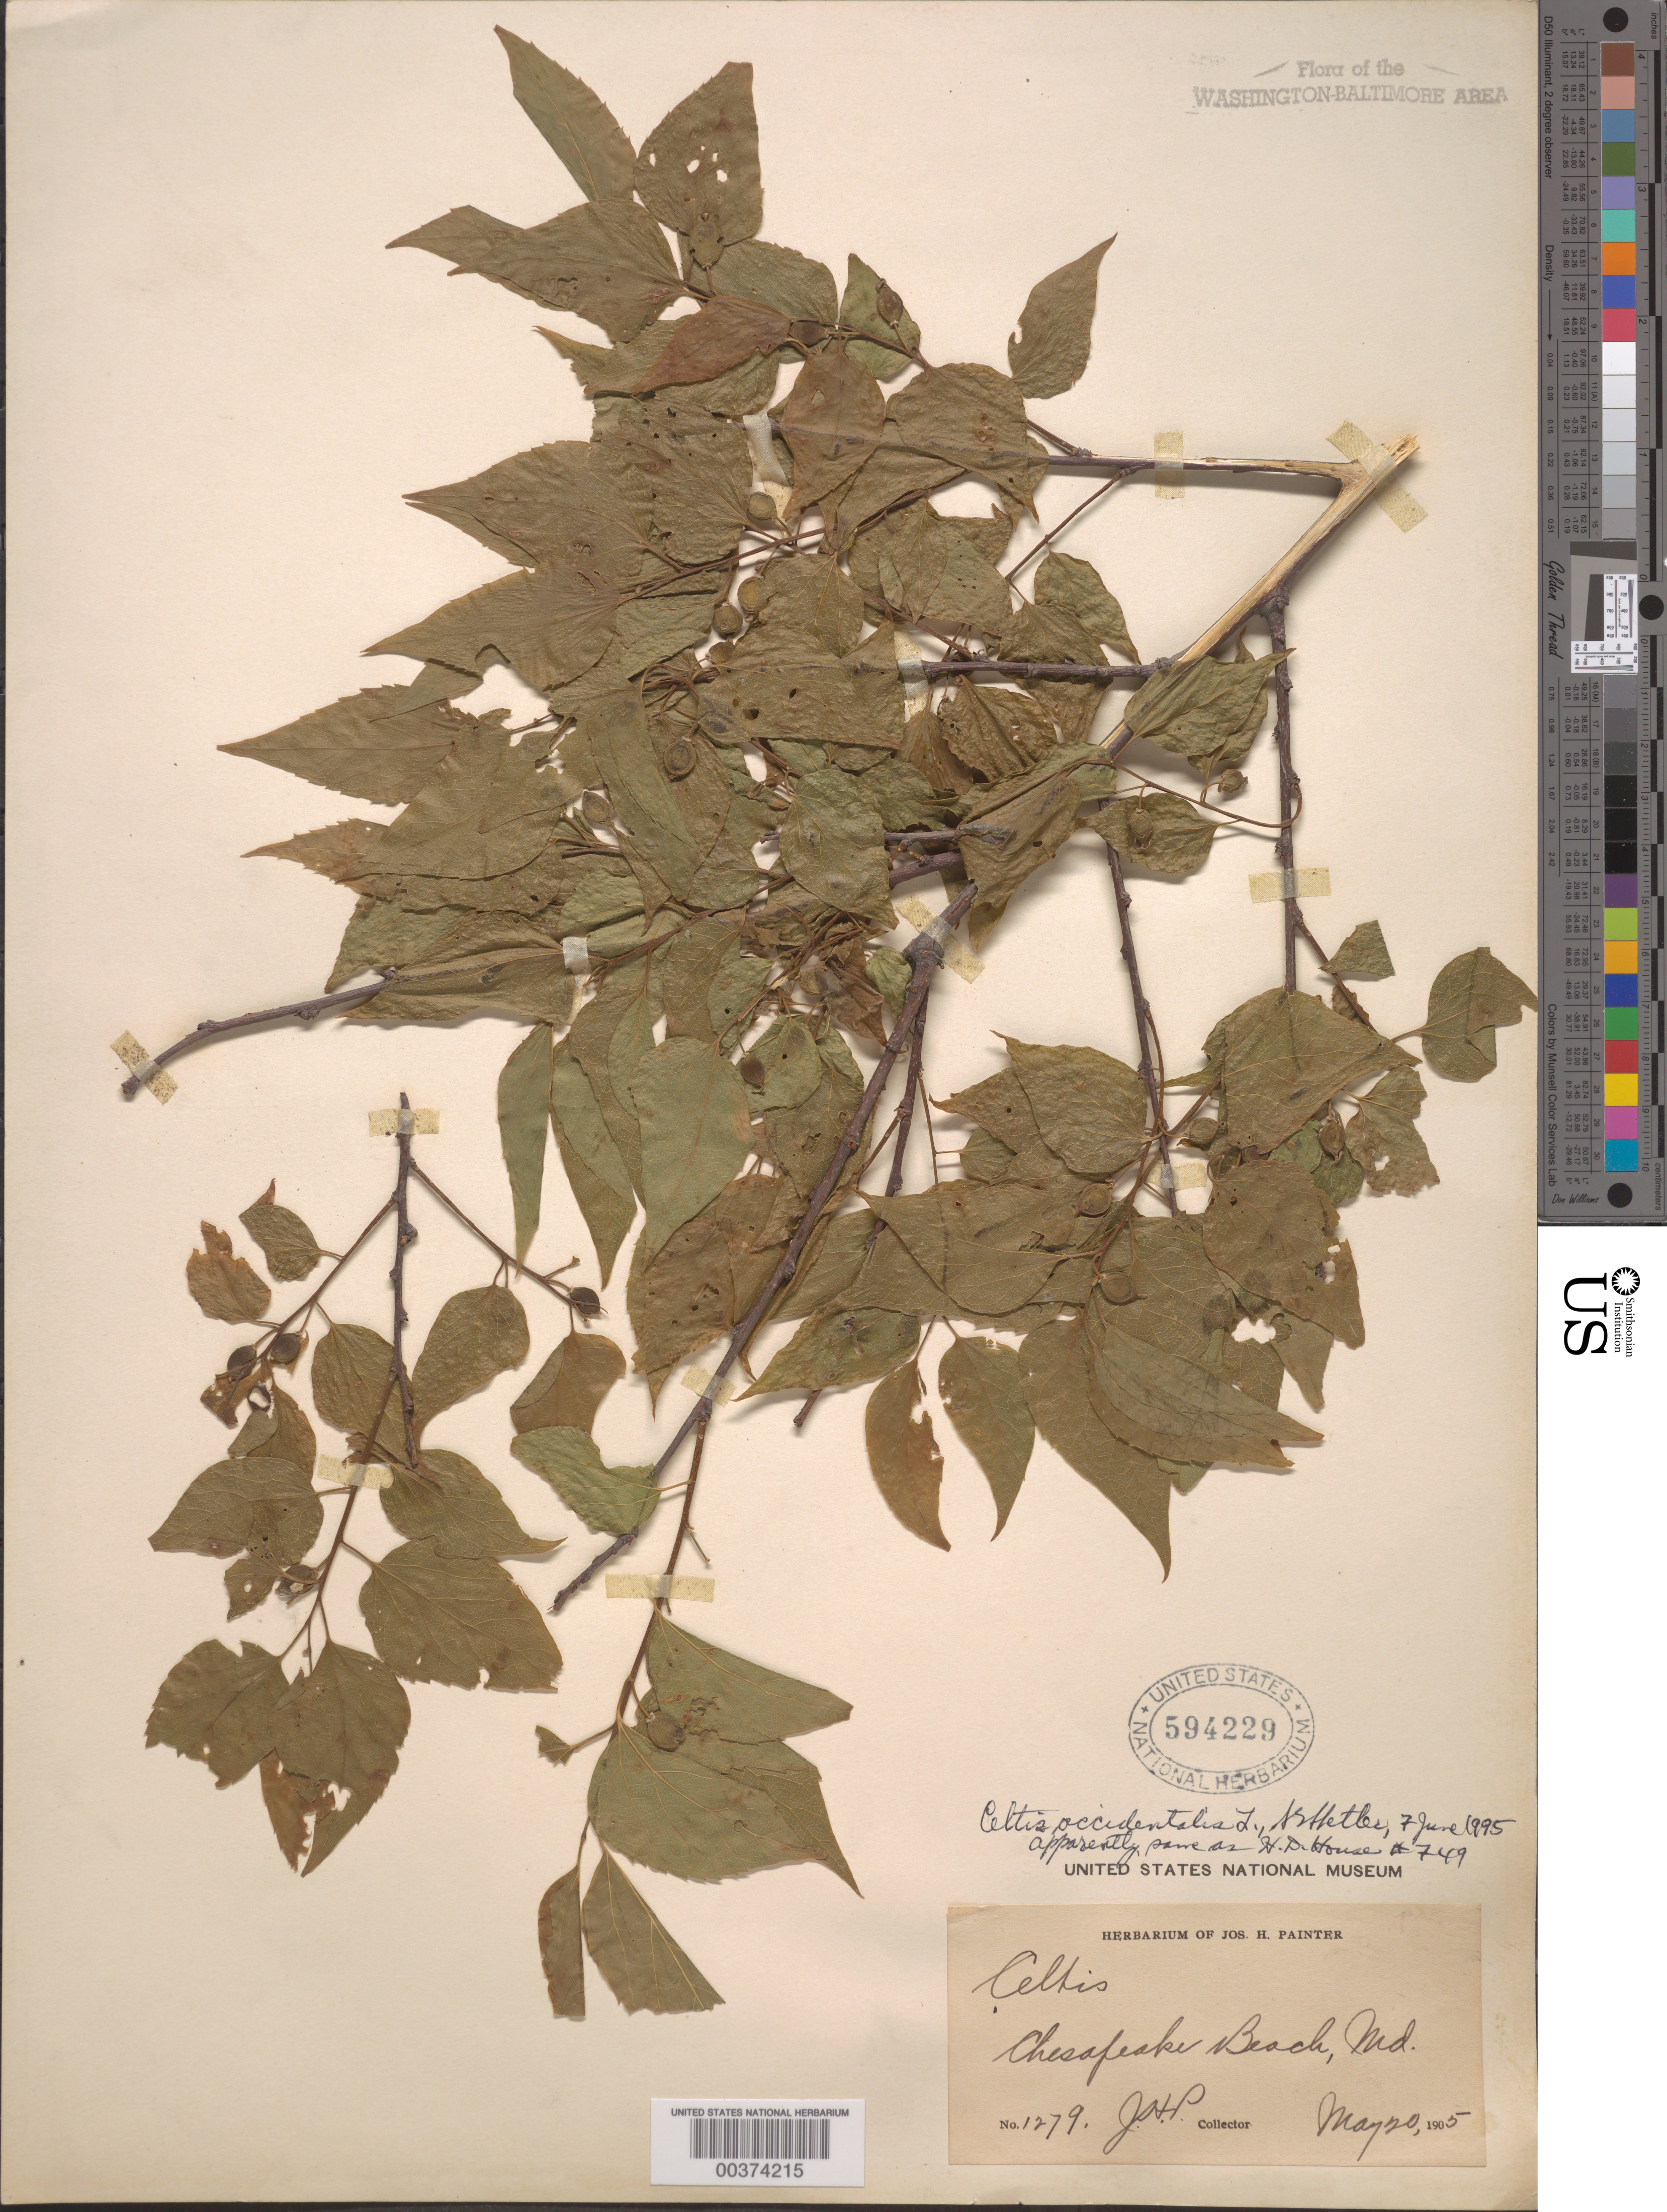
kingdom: Plantae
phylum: Tracheophyta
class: Magnoliopsida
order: Rosales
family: Cannabaceae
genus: Celtis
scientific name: Celtis occidentalis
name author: L.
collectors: J. H. Painter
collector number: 1279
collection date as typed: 20 May 1905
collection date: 1905-05-20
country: United States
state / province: Maryland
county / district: Calvert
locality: Chesapeake Beach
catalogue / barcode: US 594229